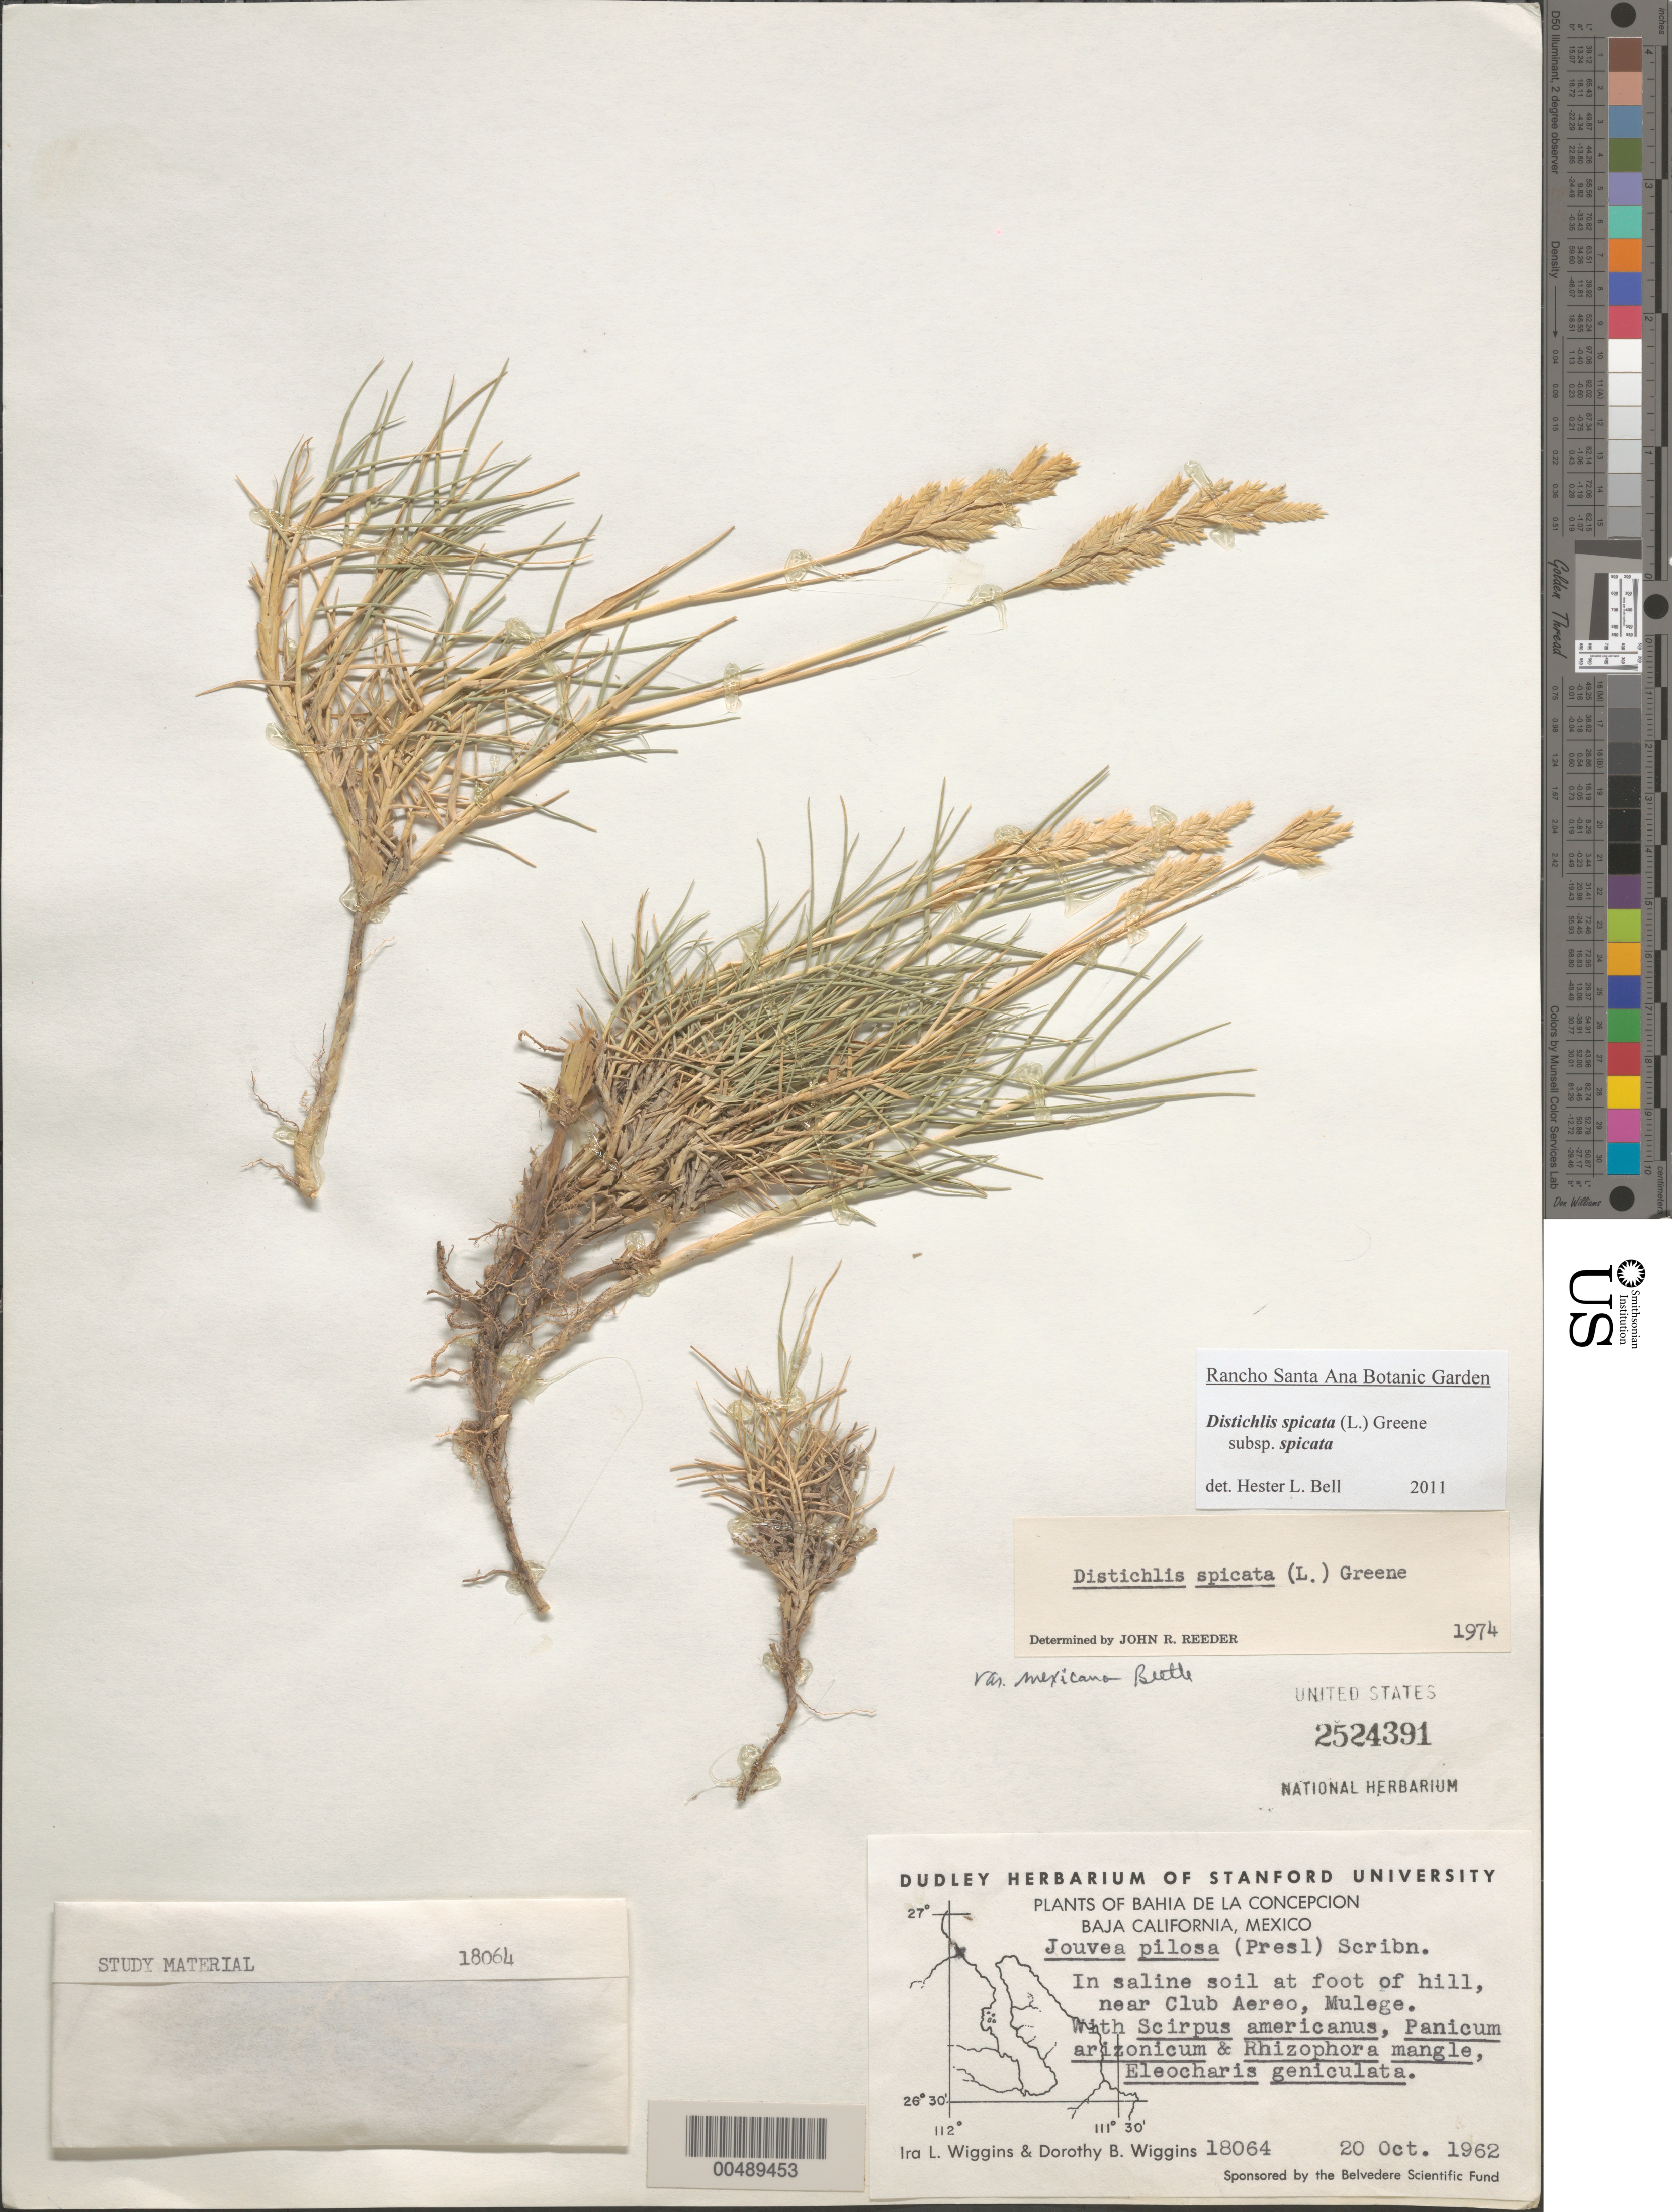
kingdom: Plantae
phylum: Tracheophyta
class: Liliopsida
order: Poales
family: Poaceae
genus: Distichlis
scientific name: Distichlis spicata subsp. spicata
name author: (L.) Greene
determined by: Bell, H. L.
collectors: I. L. Wiggins & D. B. Wiggins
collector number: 18064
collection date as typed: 20 Oct 1962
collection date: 1962-10-20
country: Mexico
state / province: Baja California Norte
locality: Near Club Aereo, Mulegé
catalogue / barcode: US 2524391